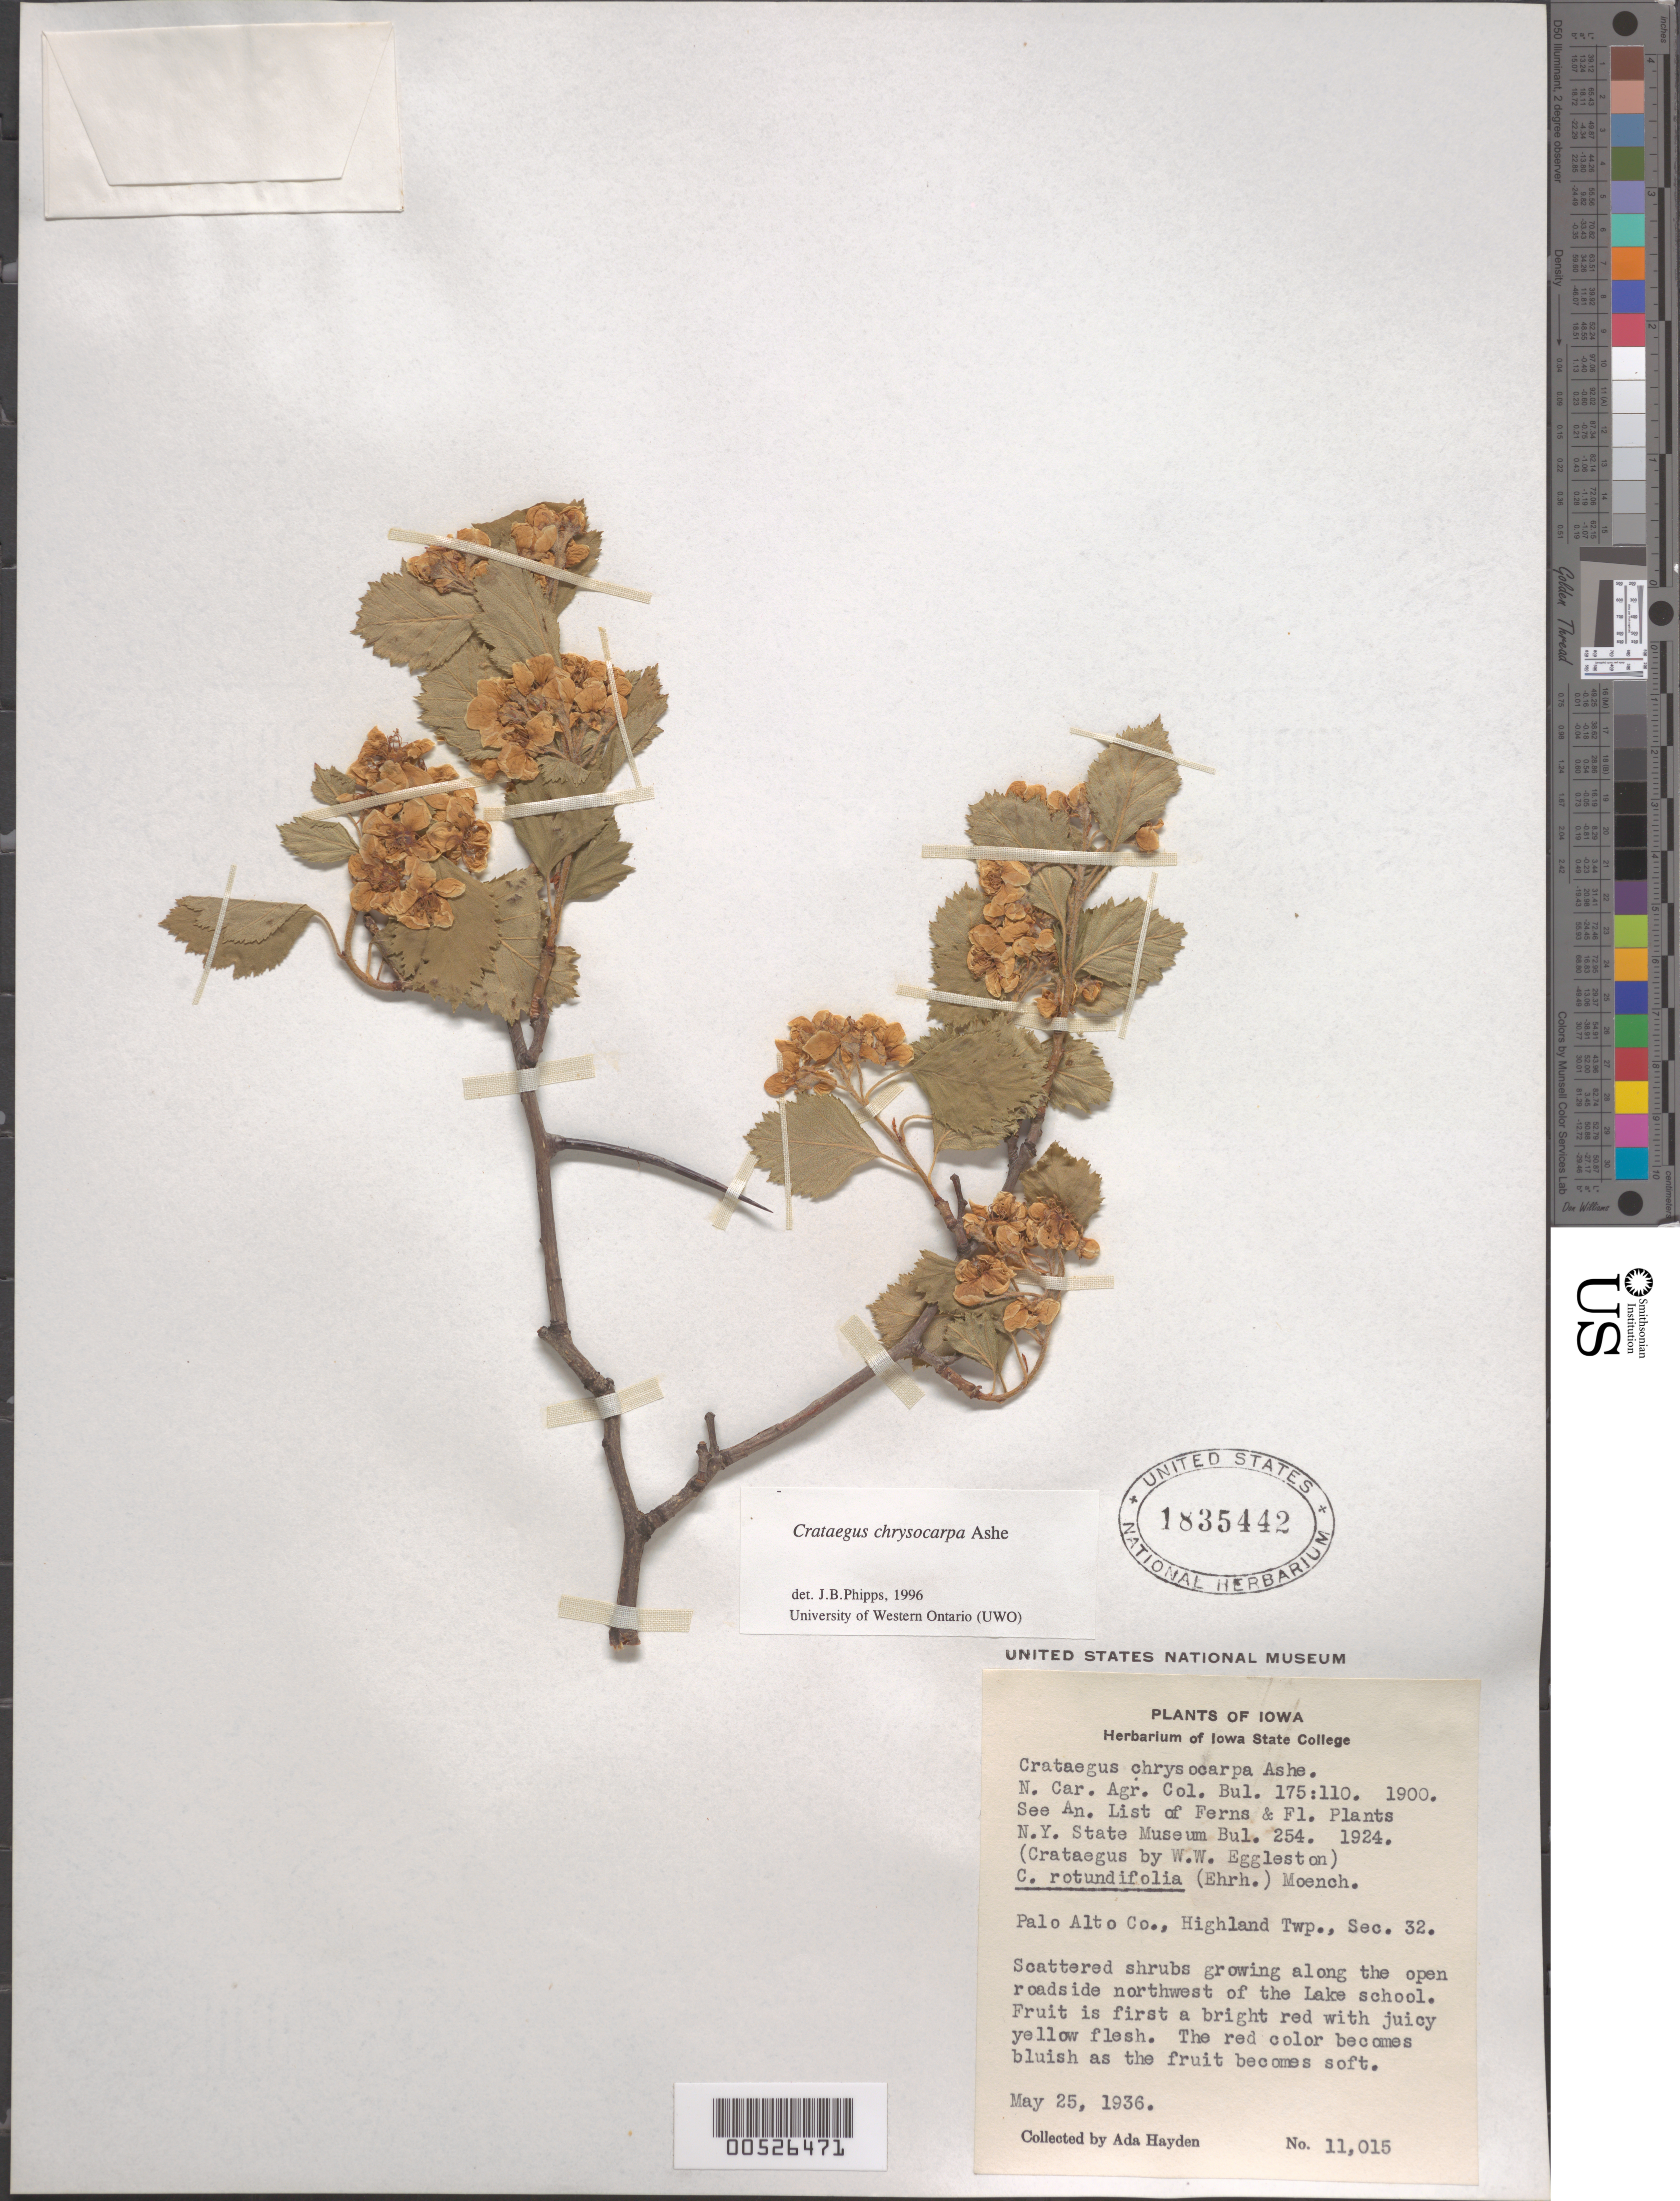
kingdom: Plantae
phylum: Tracheophyta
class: Magnoliopsida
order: Rosales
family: Rosaceae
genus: Crataegus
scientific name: Crataegus chrysocarpa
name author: Ashe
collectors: A. Hayden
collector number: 11015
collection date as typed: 25 May 1936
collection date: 1936-05-25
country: United States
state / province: Iowa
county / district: Palo Alto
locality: Highland Twp., Sec.32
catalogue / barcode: US 1835442